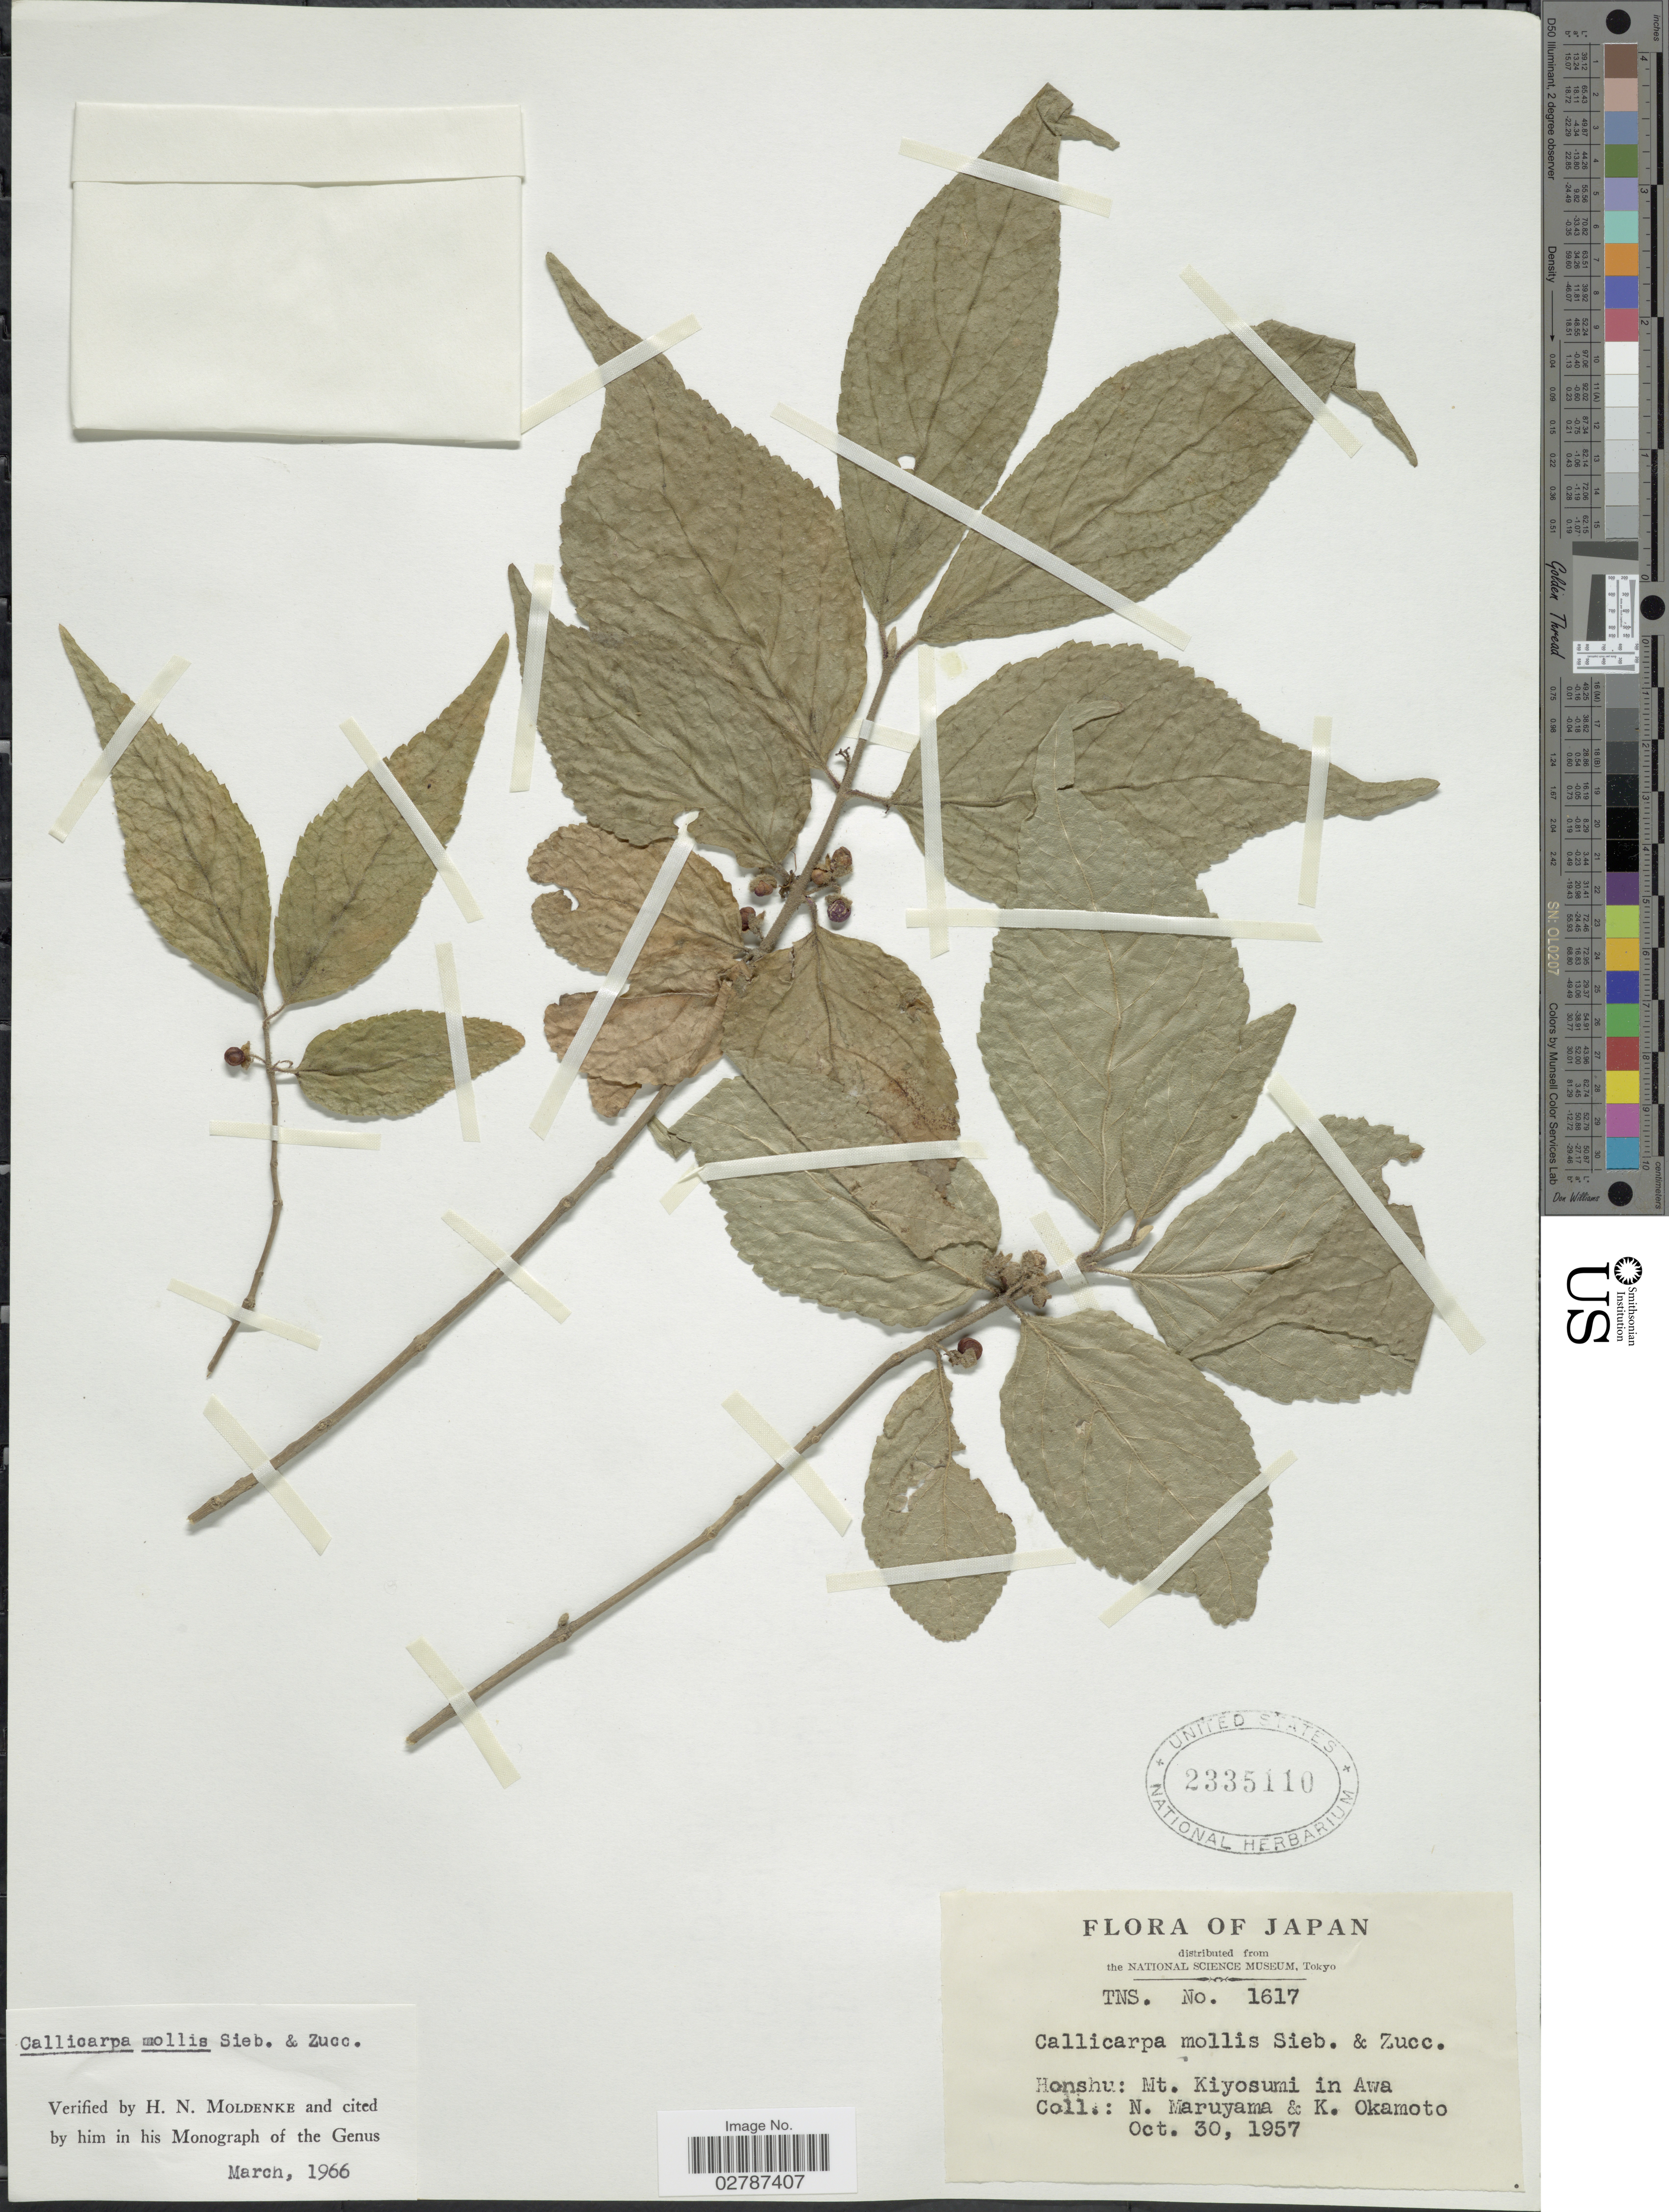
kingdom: Plantae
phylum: Tracheophyta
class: Magnoliopsida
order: Lamiales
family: Lamiaceae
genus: Callicarpa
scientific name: Callicarpa mollis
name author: Siebold & Zucc.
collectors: N. Maruyama & K. Okamoto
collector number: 1617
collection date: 1957-10-30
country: Japan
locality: Honshu: Mt. Kiyosumi in Awa.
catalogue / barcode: US 2335110